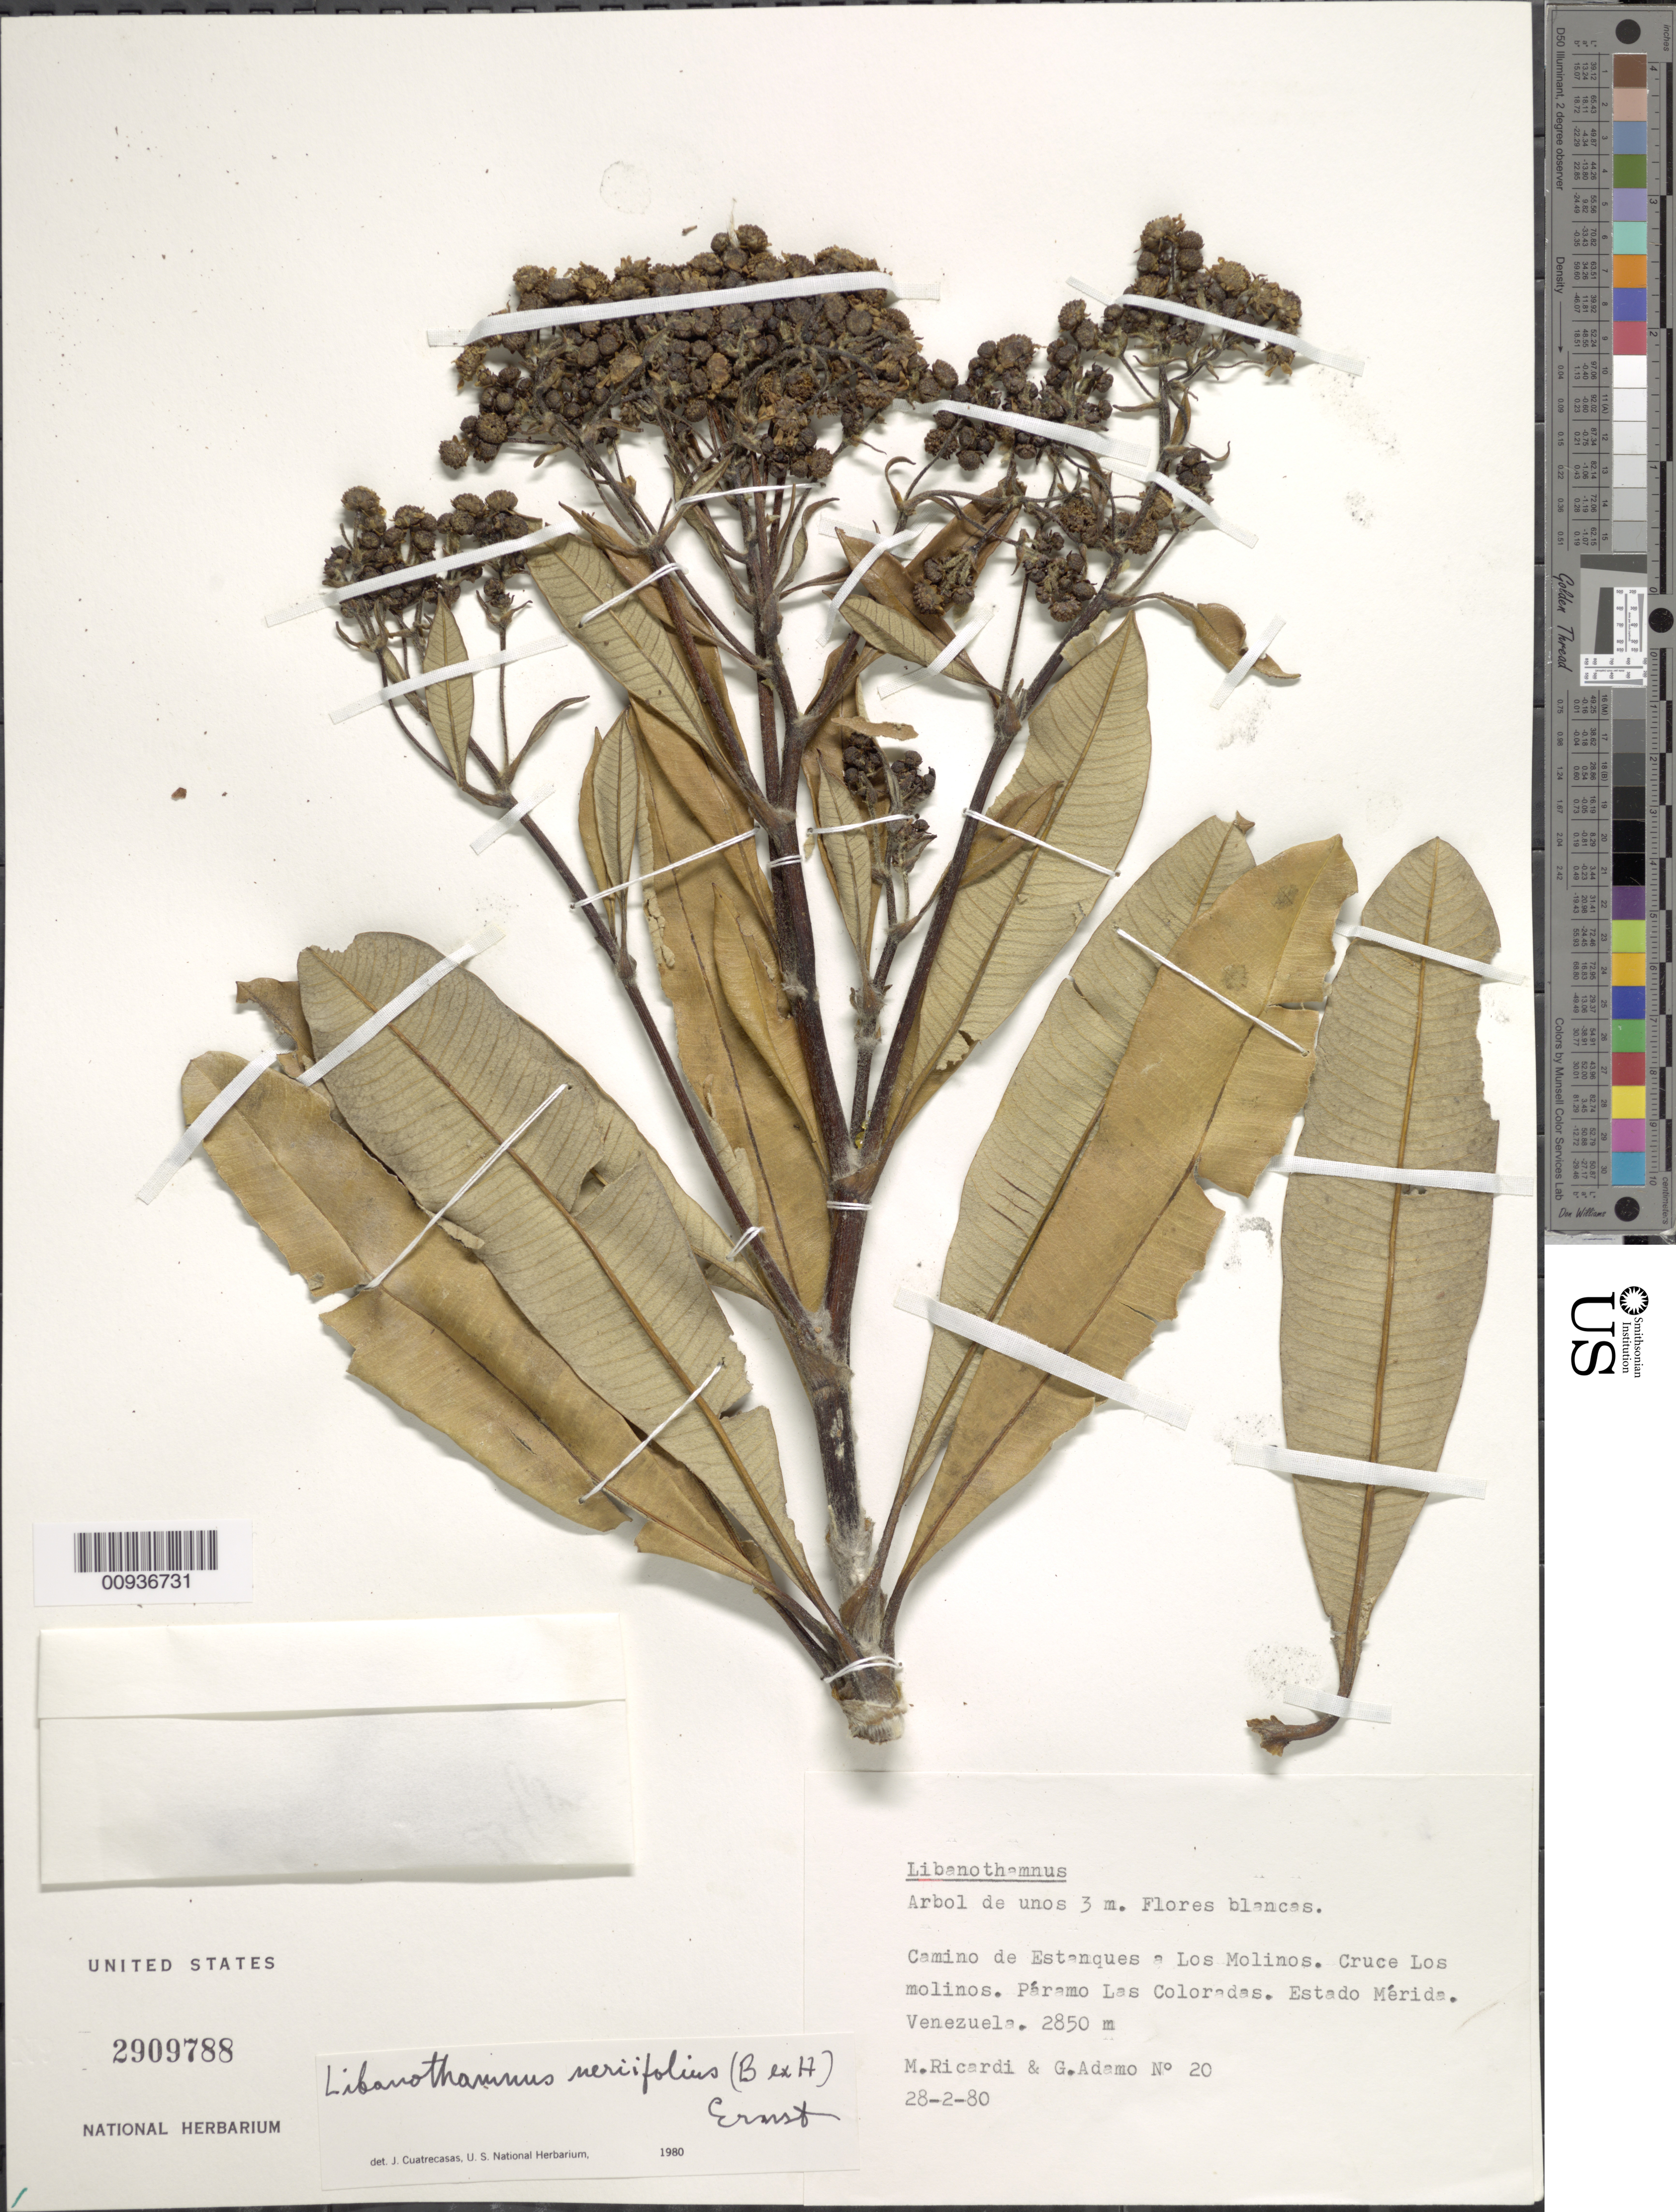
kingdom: Plantae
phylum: Tracheophyta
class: Magnoliopsida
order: Asterales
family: Asteraceae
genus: Libanothamnus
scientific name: Libanothamnus neriifolius var. columbicus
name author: (Cuatrec.) Cuatrec.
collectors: M. Ricardi & G. Adamo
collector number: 20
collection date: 1980-02-28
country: Venezuela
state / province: Mérida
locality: Páramo de Las Coloradas. Camino de Estanques a Los Molinos.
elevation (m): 2850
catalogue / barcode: US 2909788